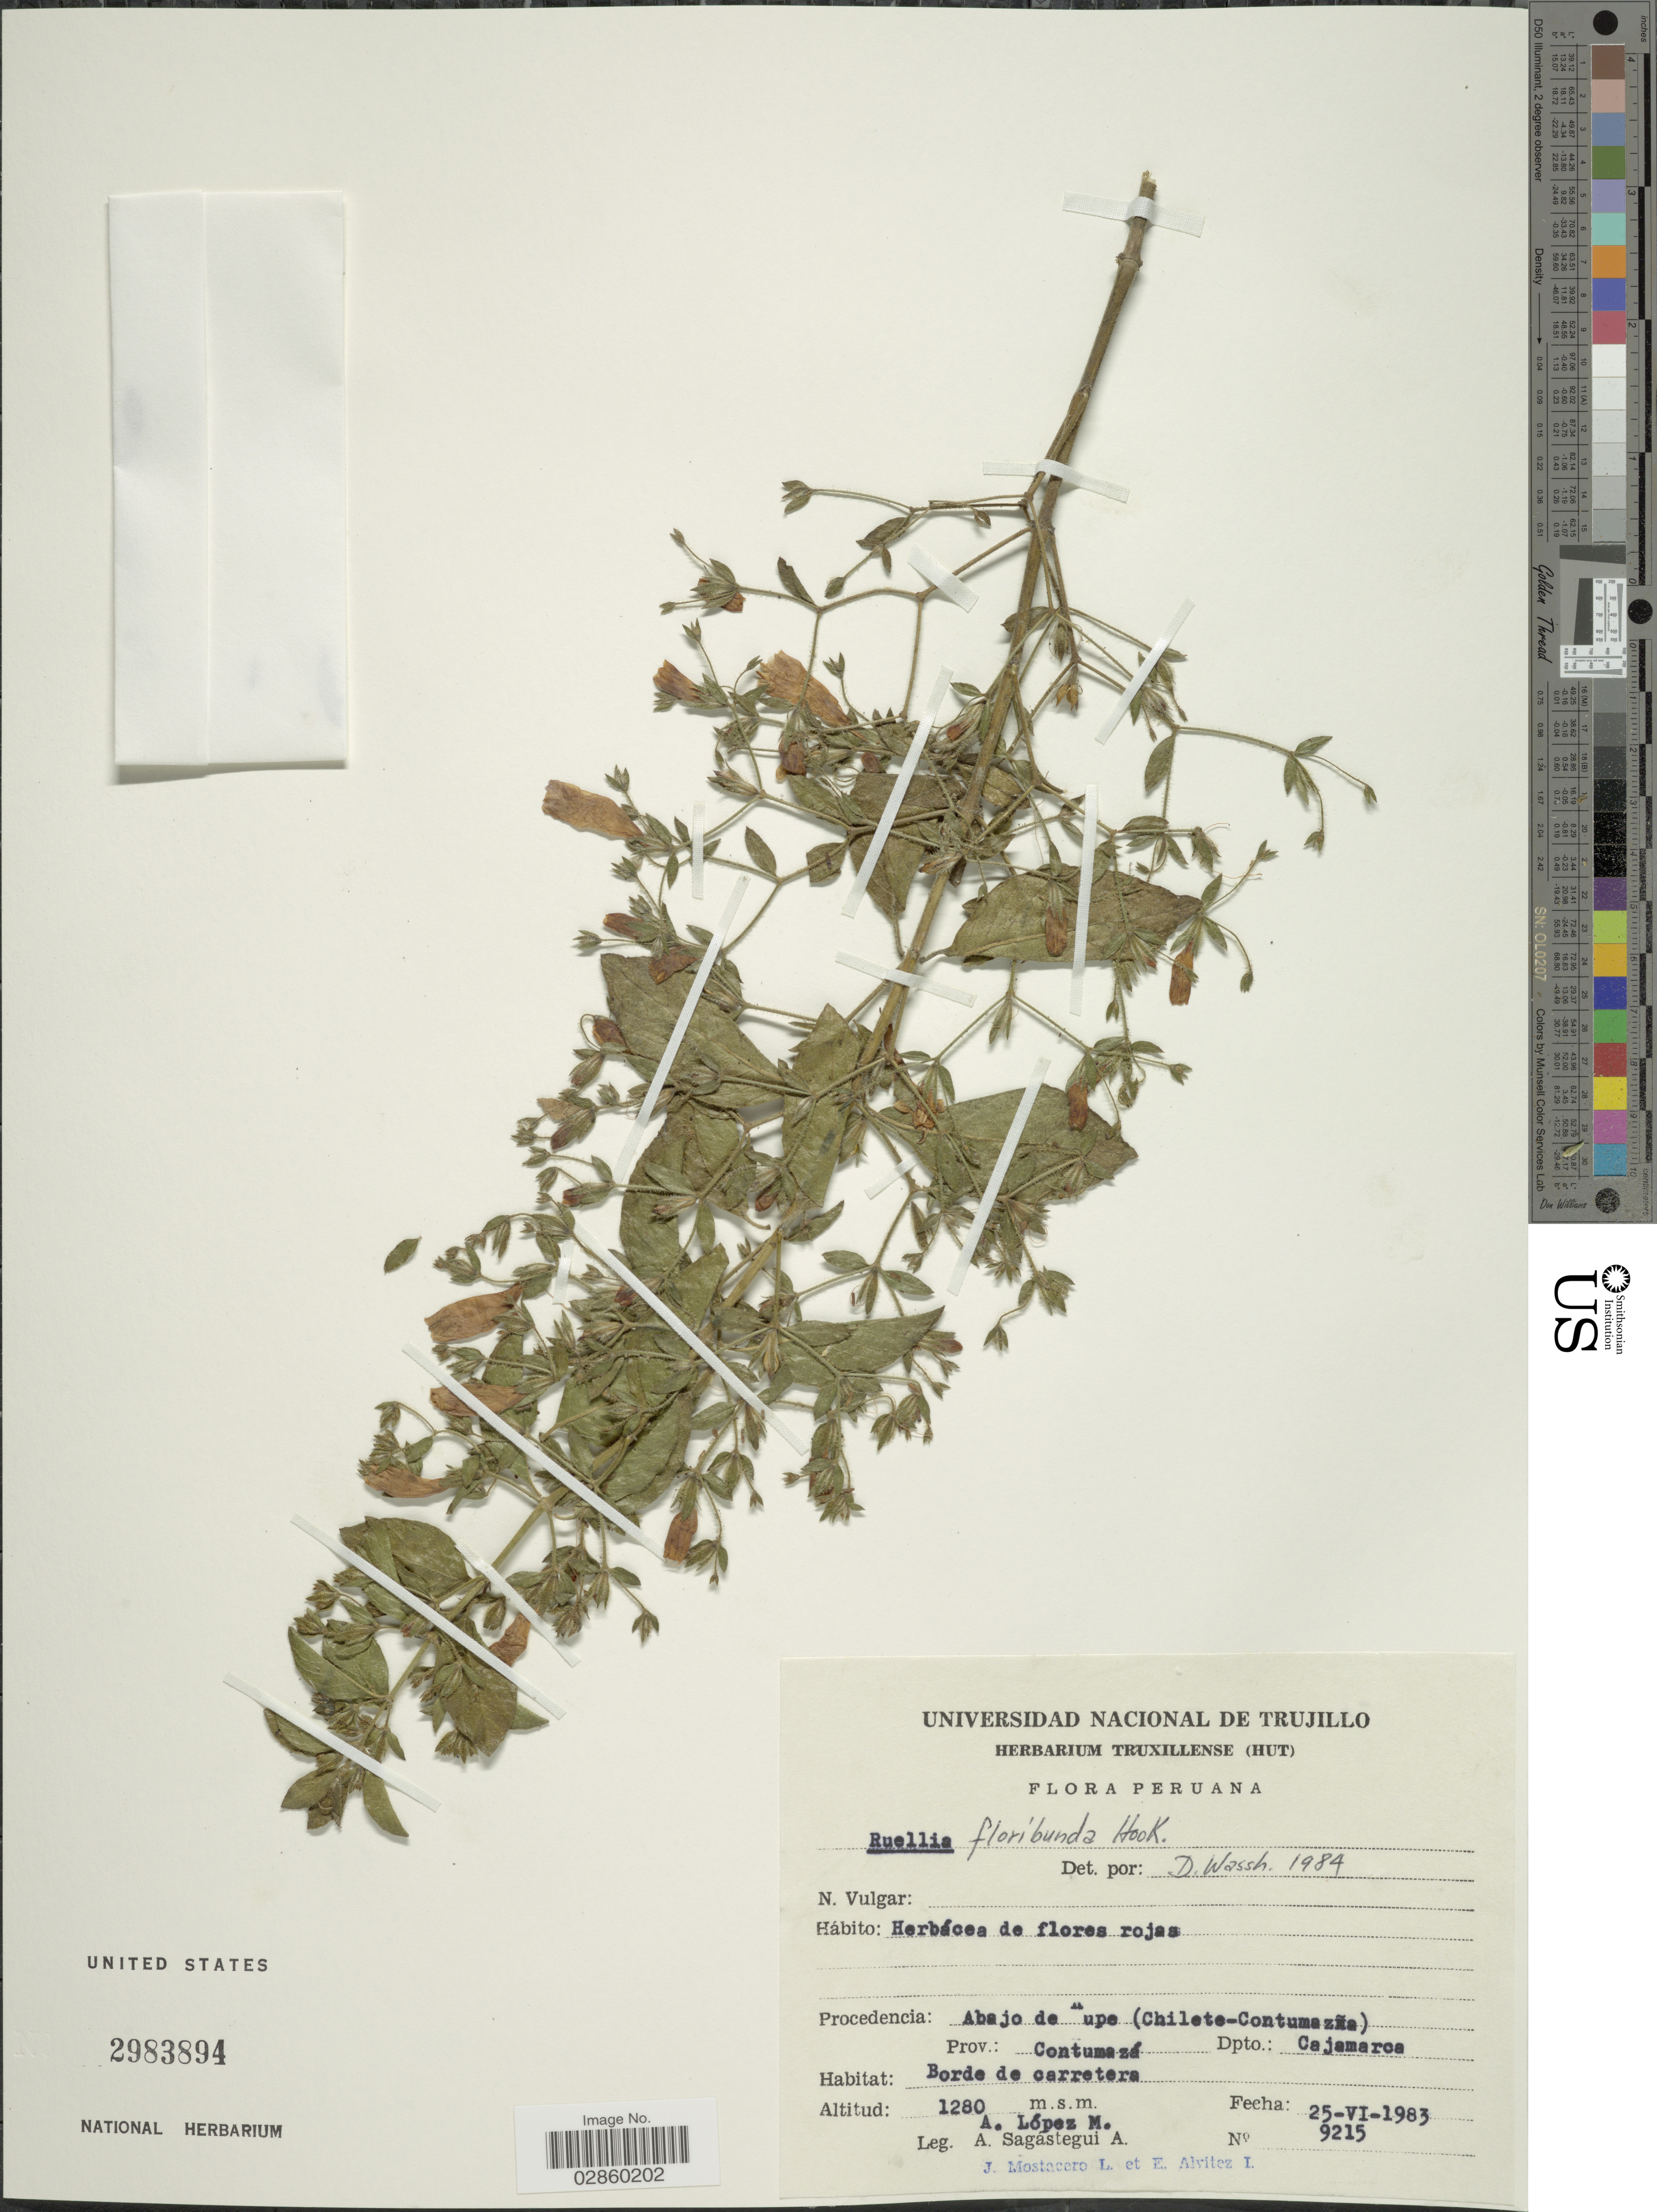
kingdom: Plantae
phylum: Tracheophyta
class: Magnoliopsida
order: Lamiales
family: Acanthaceae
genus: Ruellia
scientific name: Ruellia floribunda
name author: Hook.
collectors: A. López M., A. Sagástegui A., J. Mostacero L. & E. Alvitez I.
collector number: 9215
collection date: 1983-06-25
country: Peru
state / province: Cajamarca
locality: Procedencia Abajo de Tupe (Chilete-Contumaza), Prov. Contumazá, Dpto. Cajamarca.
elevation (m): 1280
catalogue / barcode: US 2983894